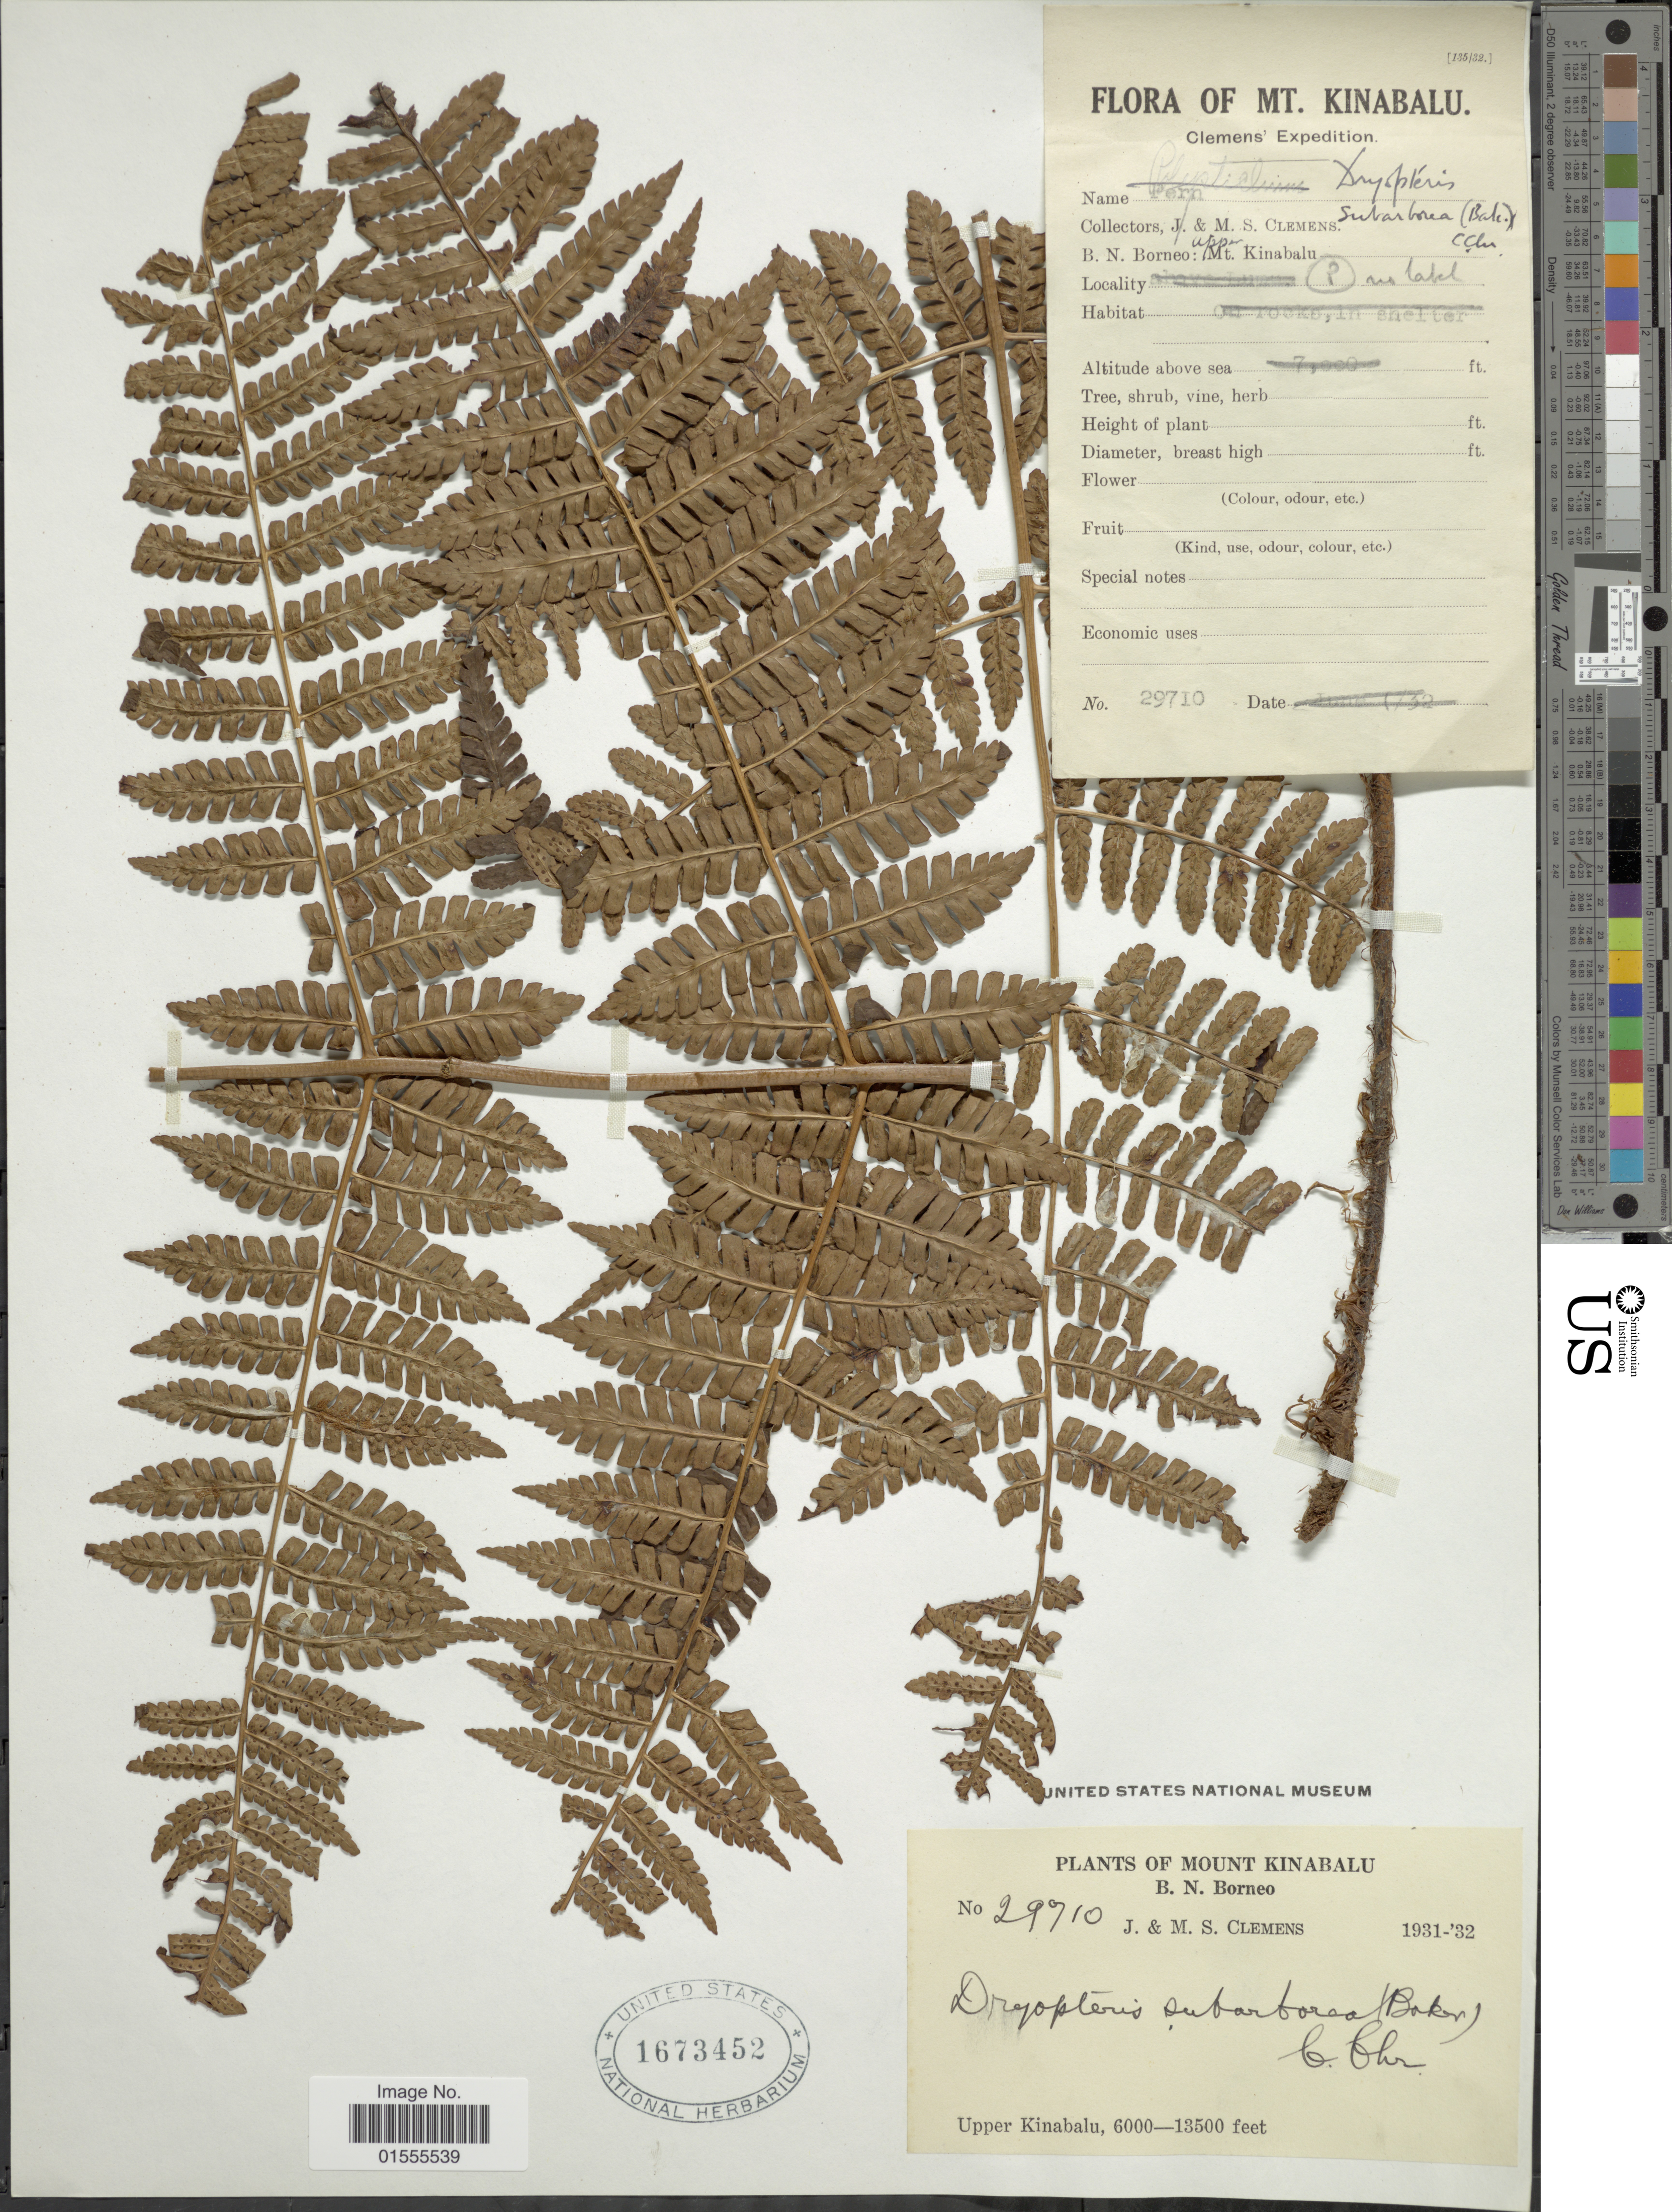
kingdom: Plantae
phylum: Tracheophyta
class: Polypodiopsida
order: Polypodiales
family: Dryopteridaceae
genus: Dryopteris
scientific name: Dryopteris sp.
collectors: J. Clemens & M. S. Clemens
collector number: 29710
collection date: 1931/1932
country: Malaysia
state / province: Sabah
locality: Mount Kinabalu, B.N. Borneo, Upper Kinabalu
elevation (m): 1829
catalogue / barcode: US 1673452